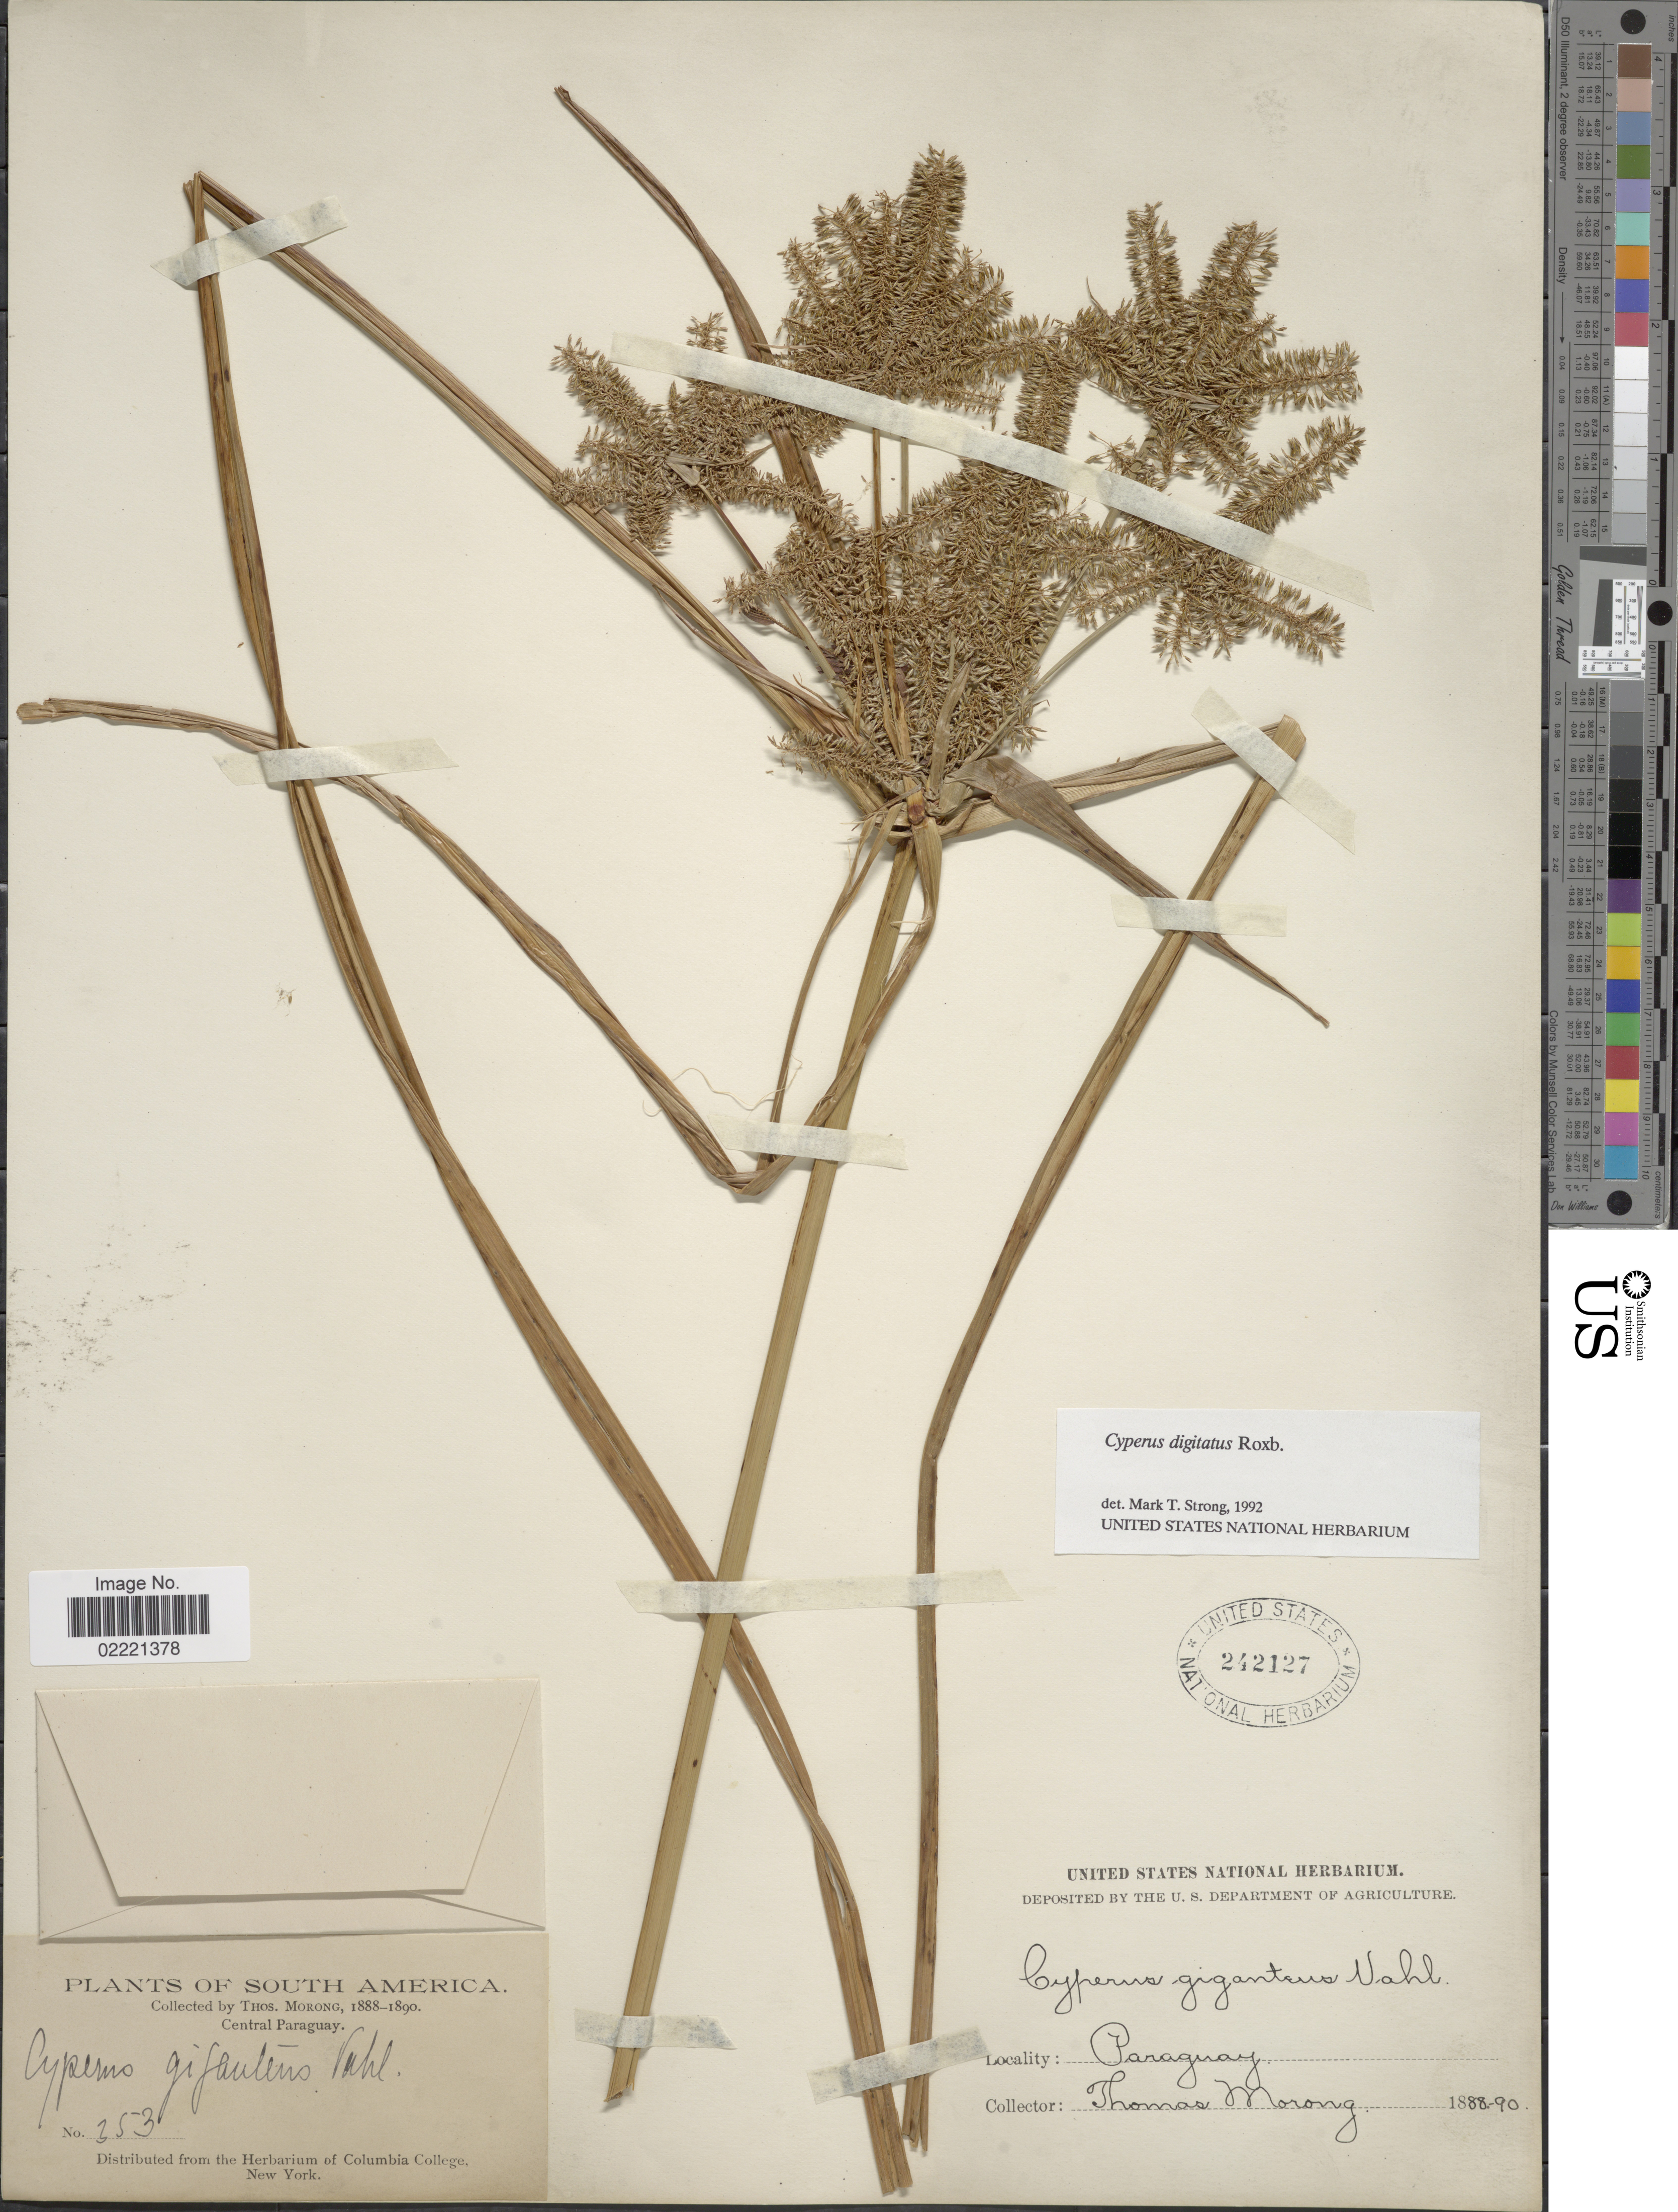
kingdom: Plantae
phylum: Tracheophyta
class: Liliopsida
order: Poales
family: Cyperaceae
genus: Cyperus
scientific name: Cyperus digitatus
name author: Roxb.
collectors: ex herb. T. Morong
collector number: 353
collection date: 1888/1890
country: Paraguay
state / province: Central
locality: South America, Central Paraguay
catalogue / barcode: US 242127